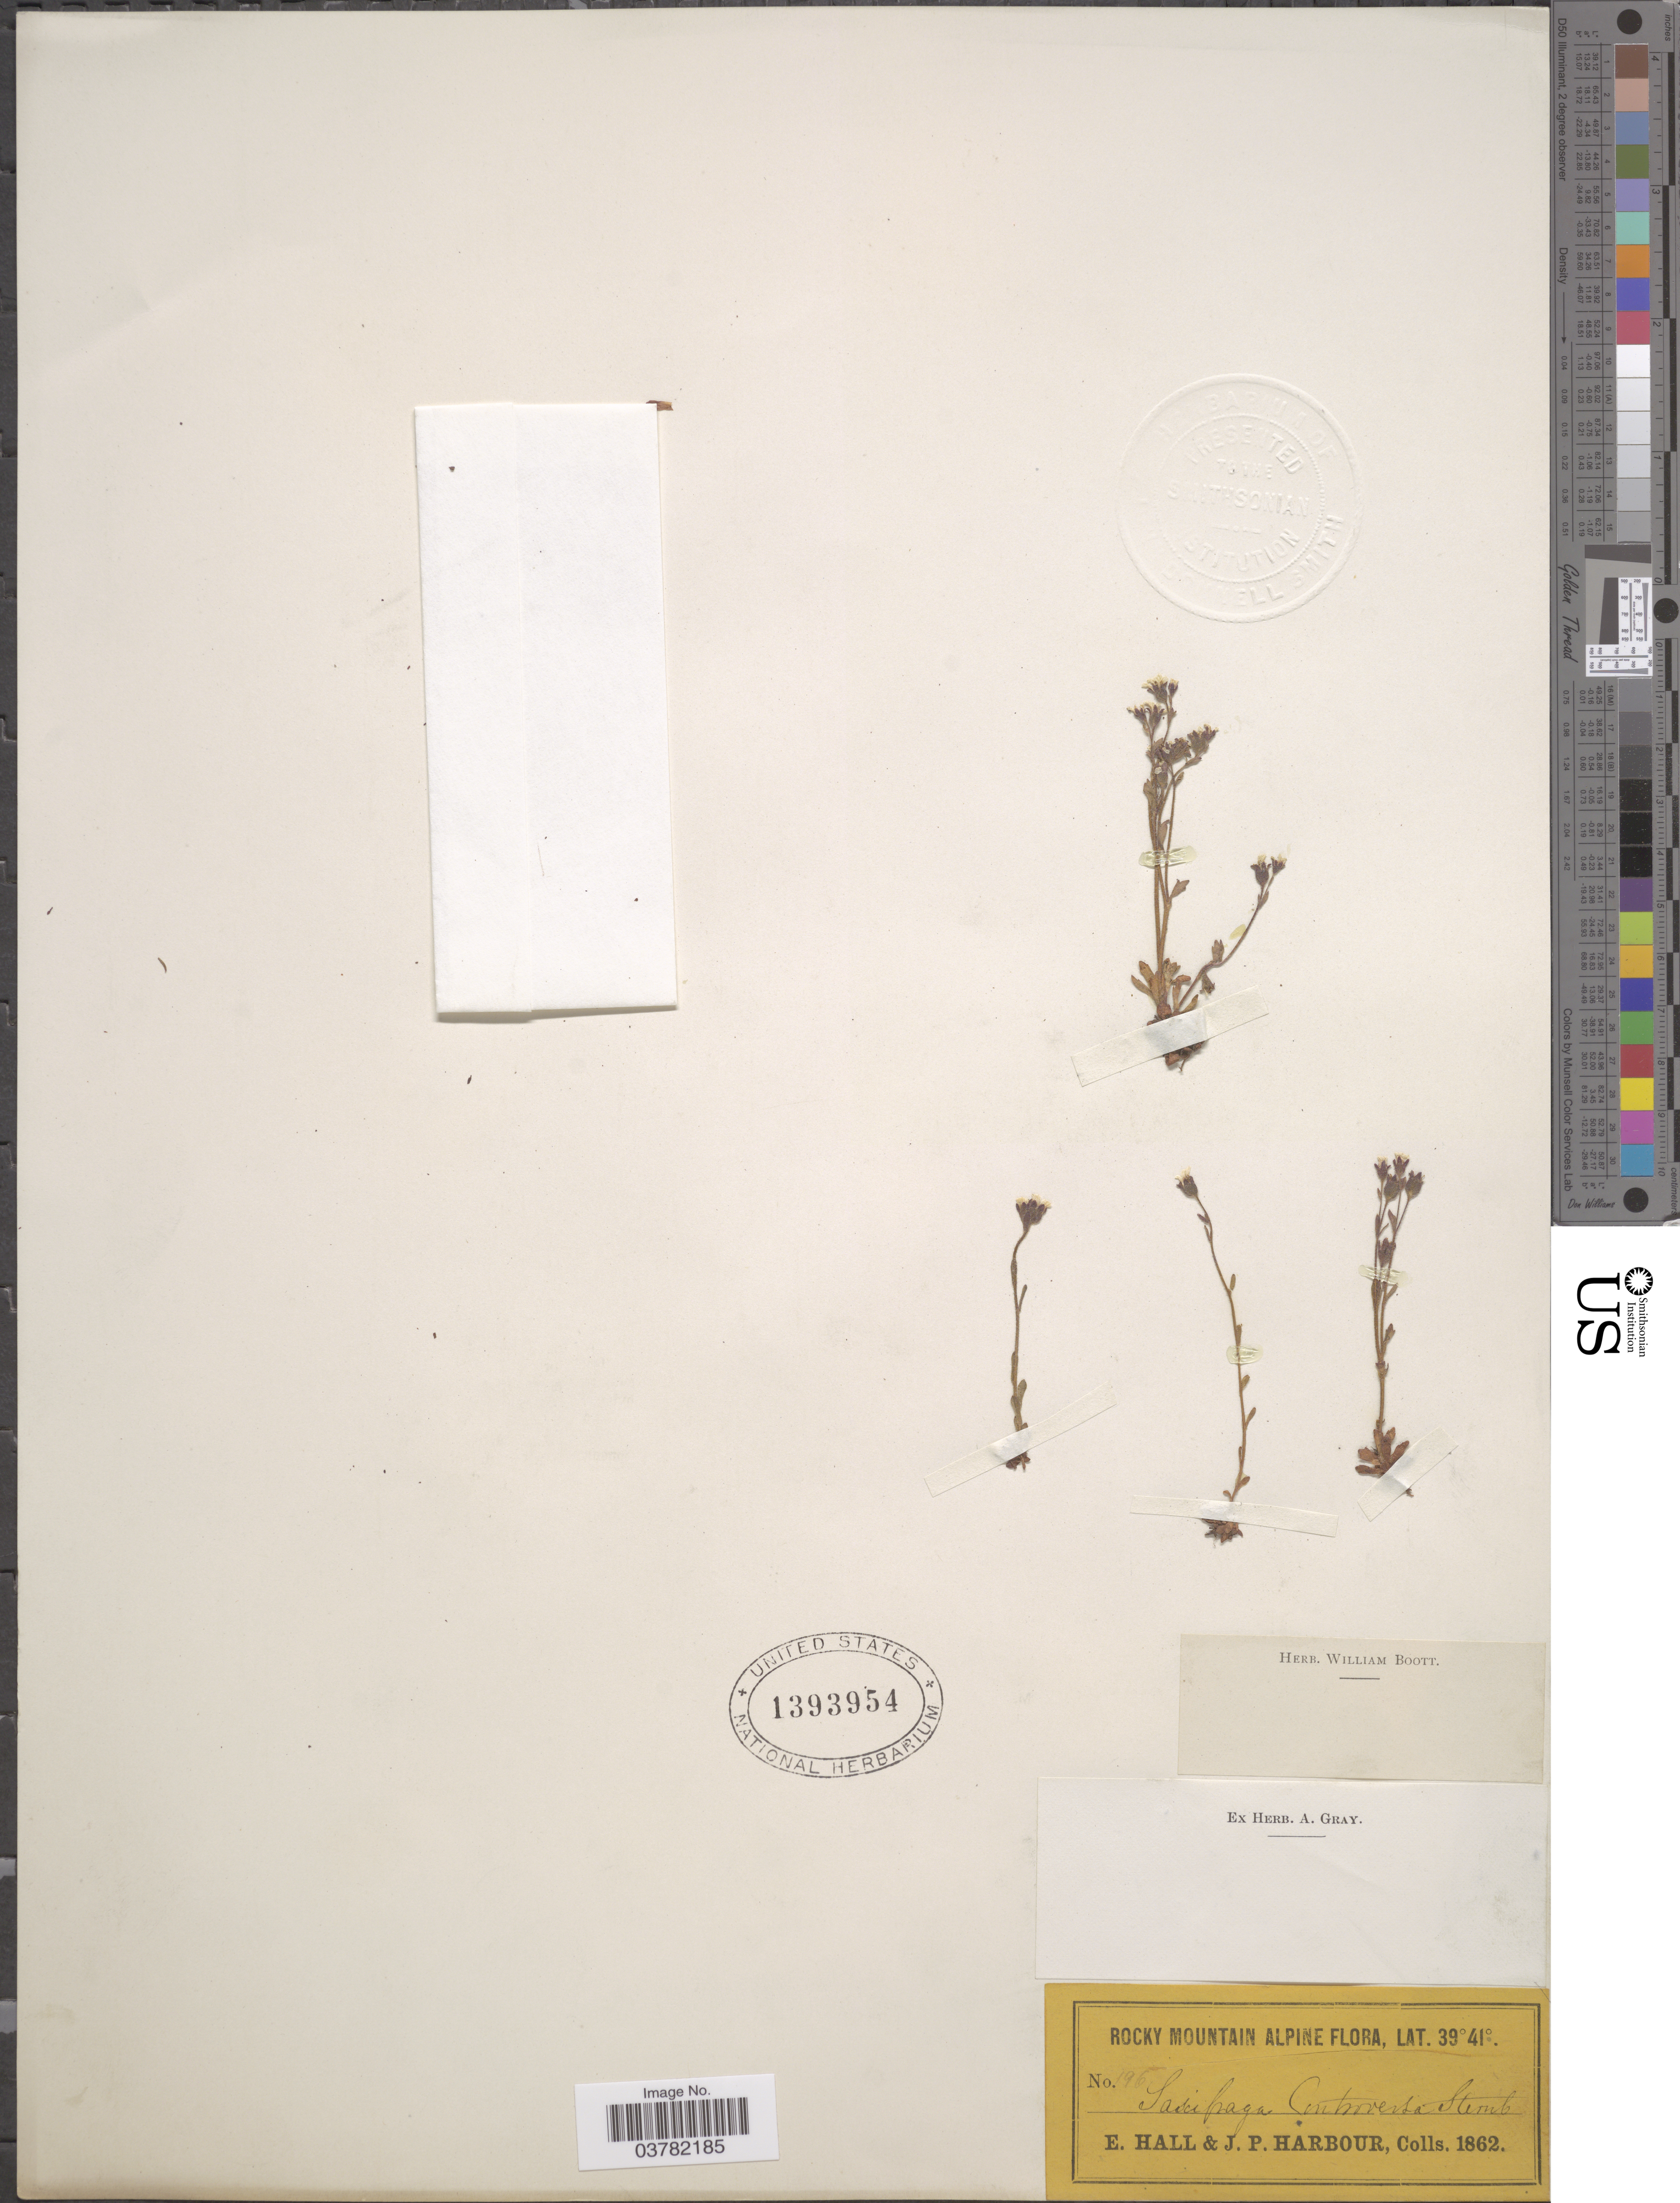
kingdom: Plantae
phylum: Tracheophyta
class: Magnoliopsida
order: Saxifragales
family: Saxifragaceae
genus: Saxifraga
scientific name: Saxifraga controversa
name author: Sternb.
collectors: E. Hall & J. Harbour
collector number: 196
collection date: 1862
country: United States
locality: Rocky Mountain alpine.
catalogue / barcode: US 1393954